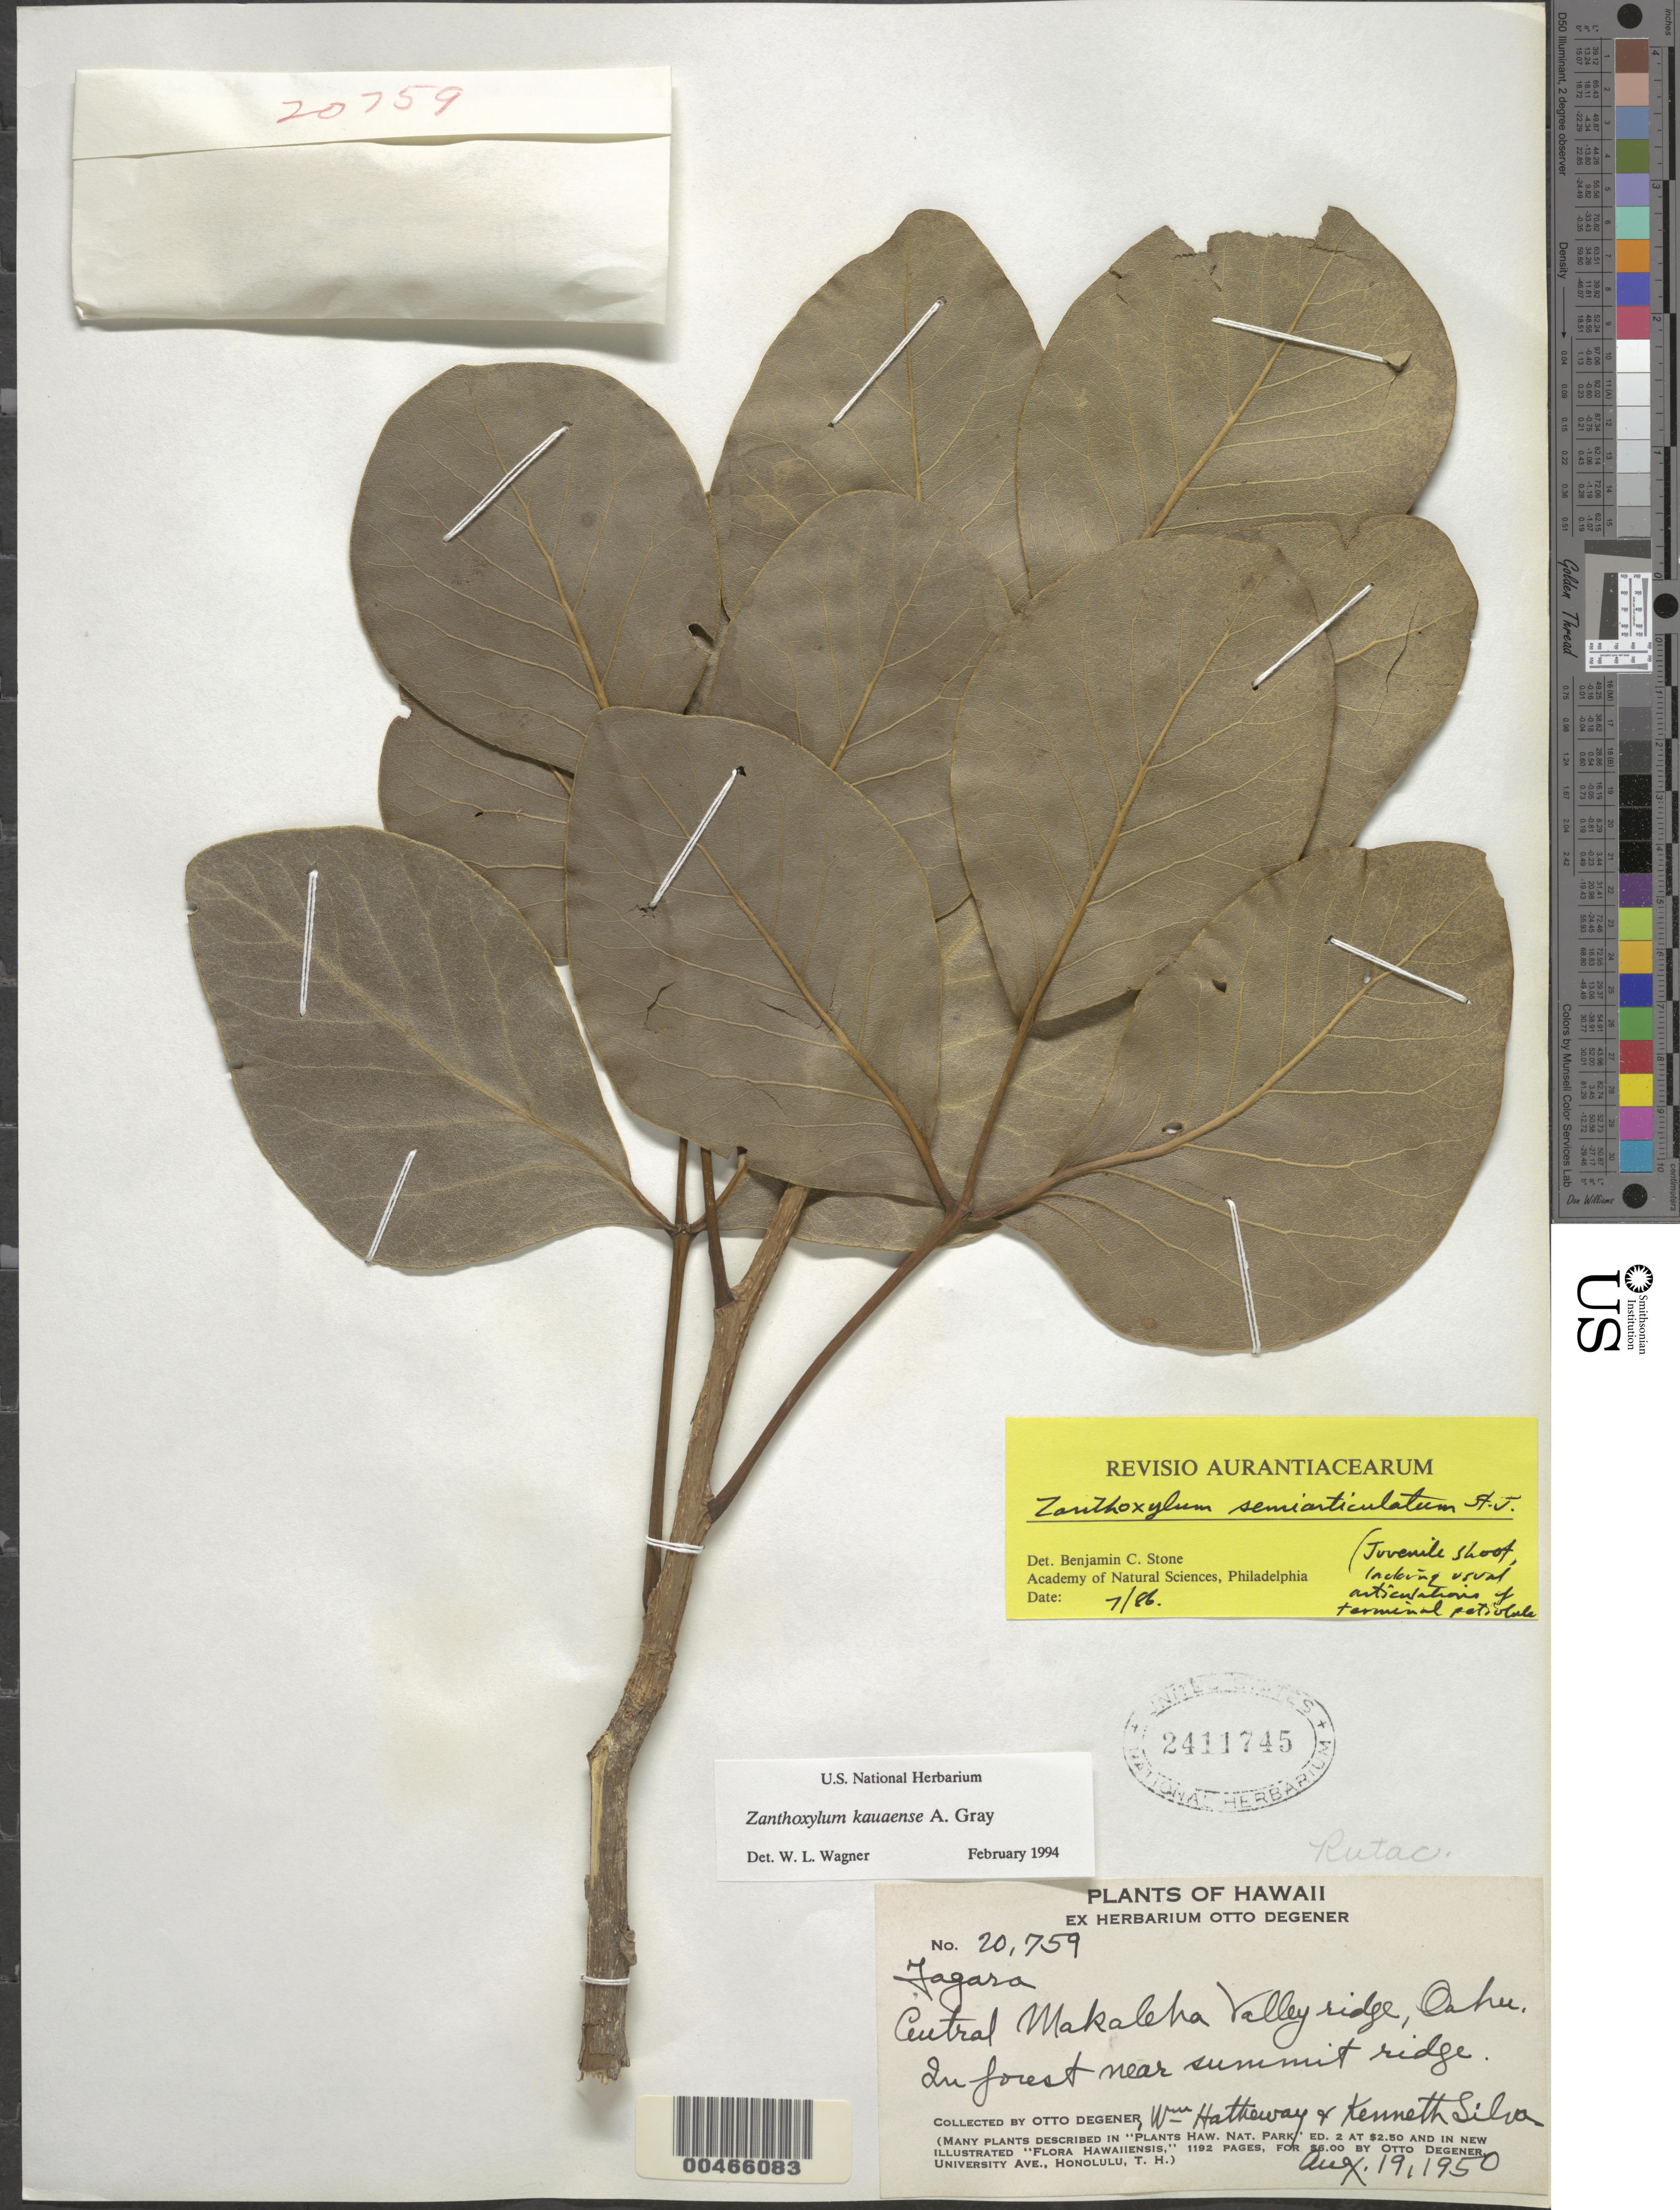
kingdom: Plantae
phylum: Tracheophyta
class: Magnoliopsida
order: Sapindales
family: Rutaceae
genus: Zanthoxylum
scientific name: Zanthoxylum kauaense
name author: A. Gray in Wilkes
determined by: Wagner, W. L., (BOT), Smithsonian Institution - National Museum of Natural History (UNITED STATES)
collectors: O. Degener, W. Hatheway & K. Silva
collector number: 20759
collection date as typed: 19 Aug 1950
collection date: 1950-08-19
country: United States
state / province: Hawaii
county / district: Honolulu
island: Oahu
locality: Central Makaleha Valley ridge, In forest near summit ridge.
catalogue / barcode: US 2411745